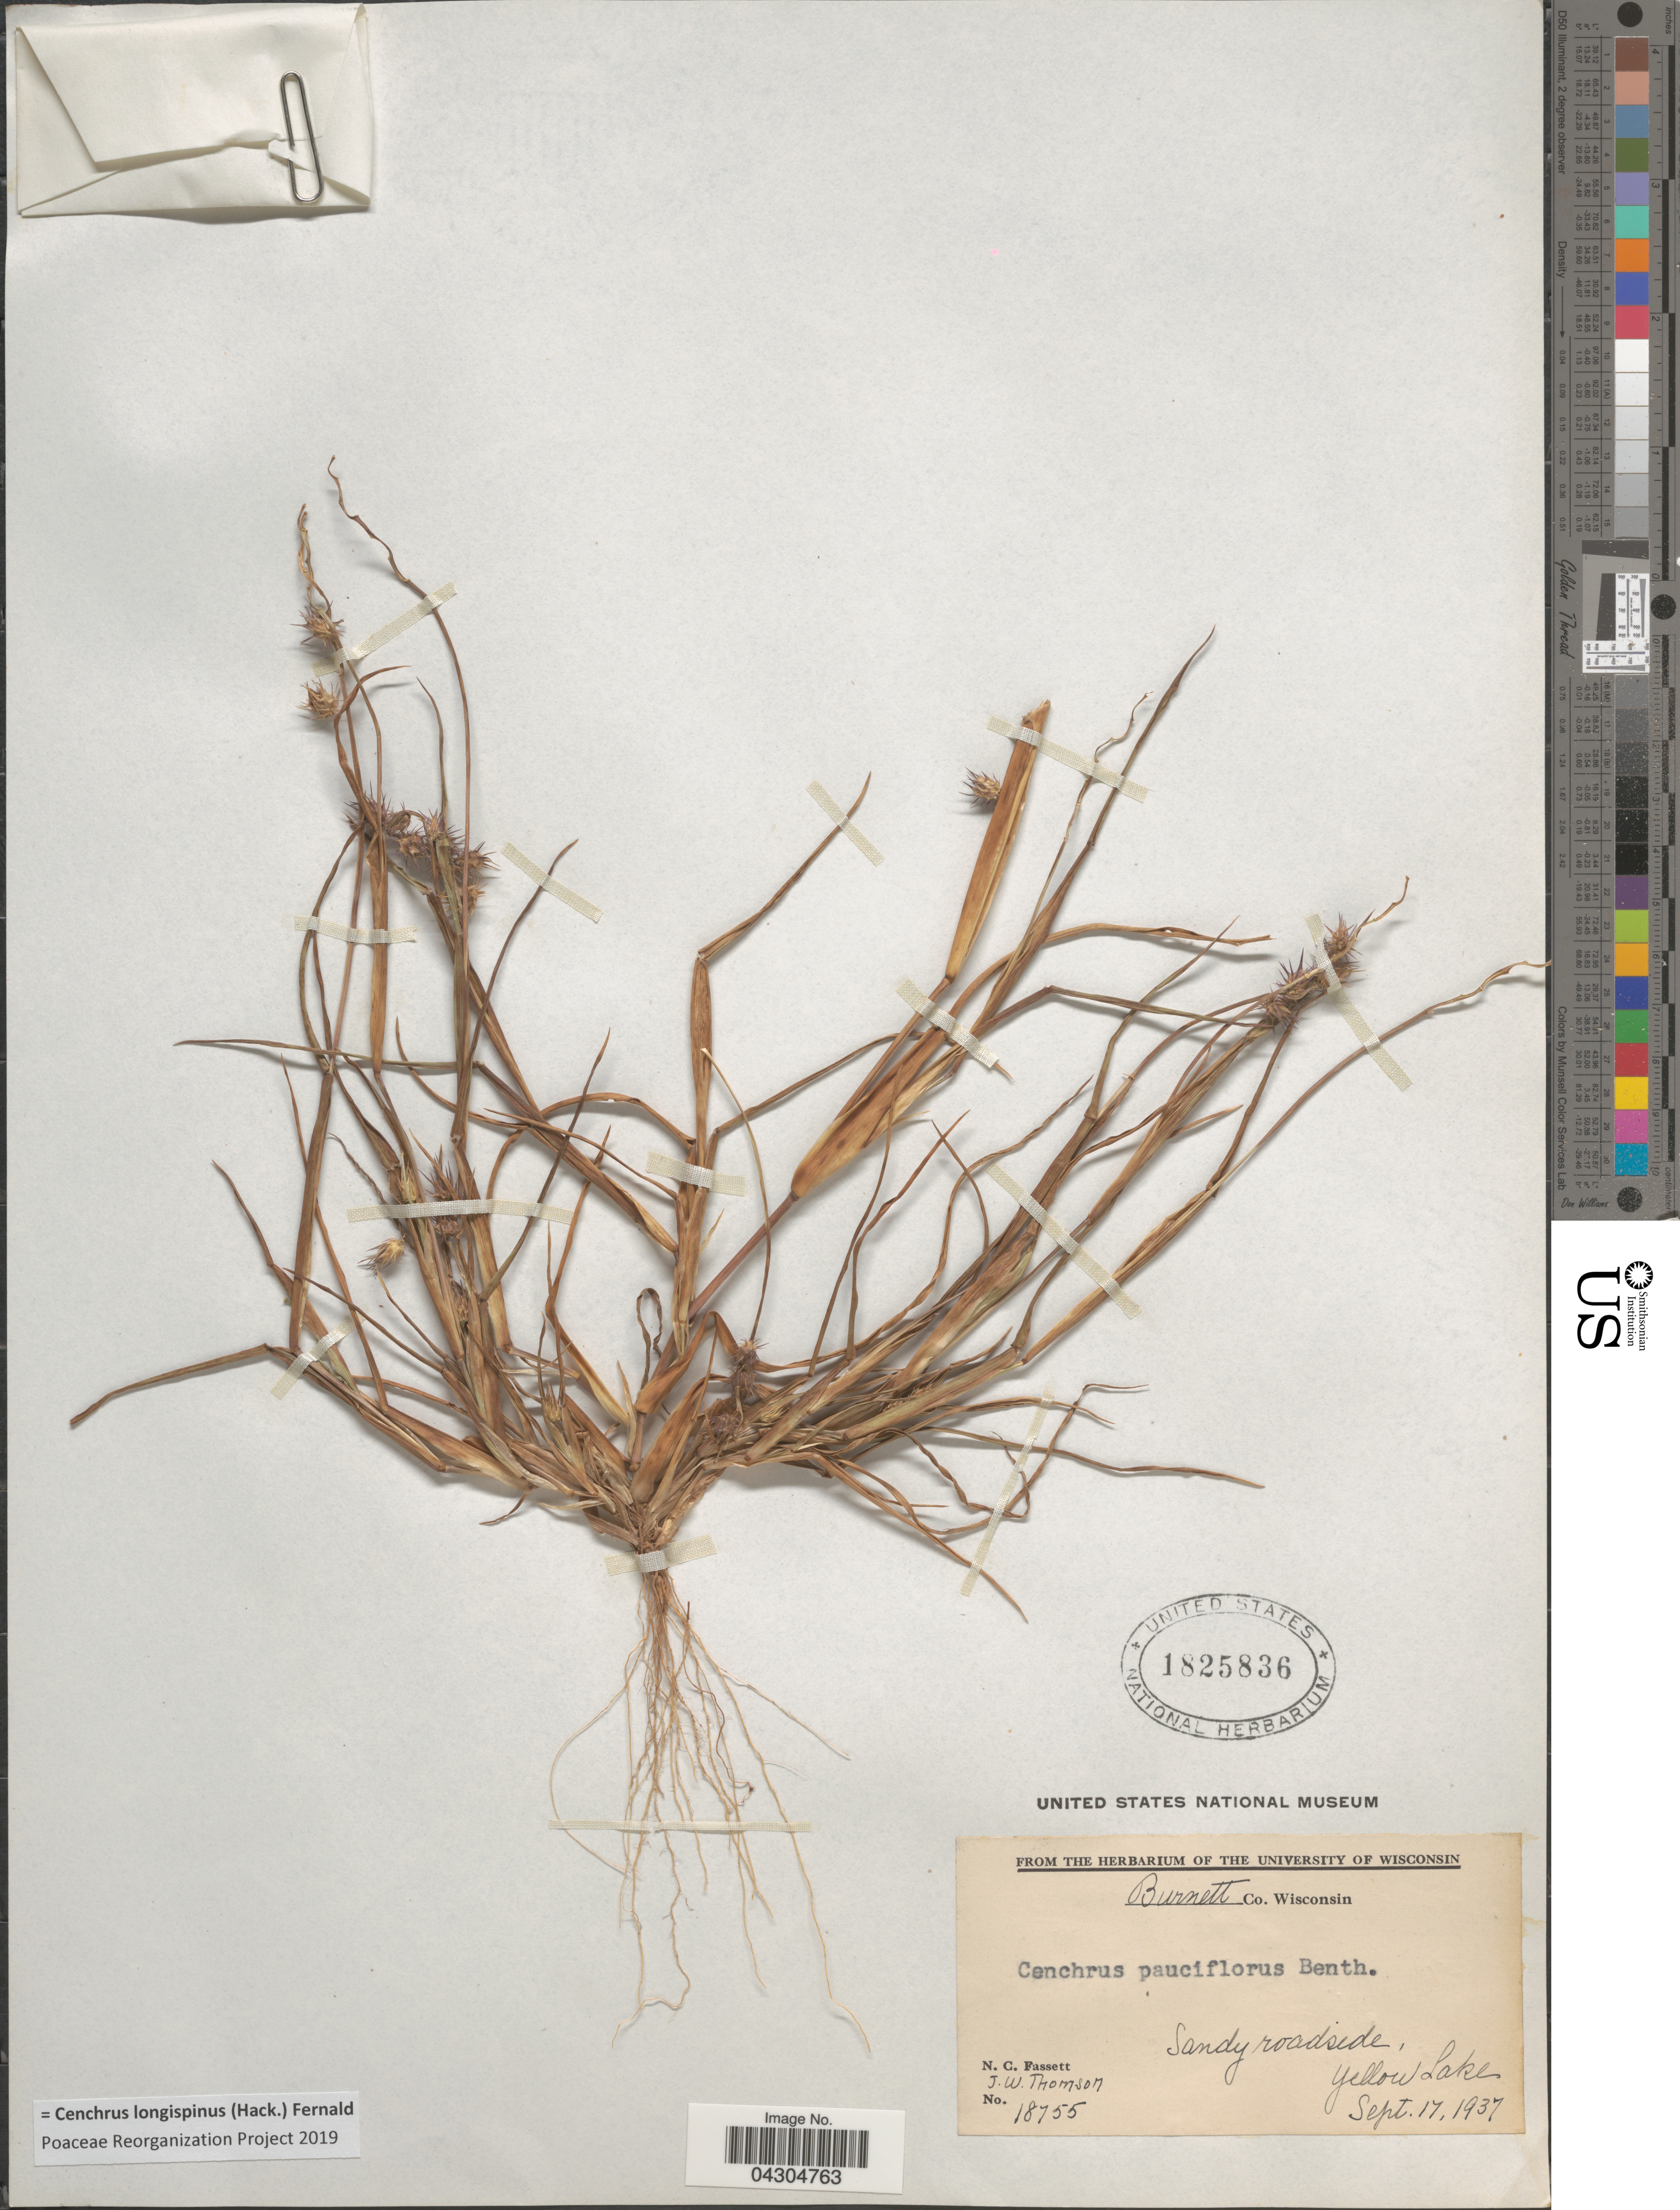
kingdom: Plantae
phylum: Tracheophyta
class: Liliopsida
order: Poales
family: Poaceae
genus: Cenchrus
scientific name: Cenchrus longispinus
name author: (Hack.) Fernald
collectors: N. C. Fassett & J. W. Thomson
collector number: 18755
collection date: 1937-09-17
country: United States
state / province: Wisconsin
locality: Burnett Co. Yellow Lake.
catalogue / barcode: US 1825836